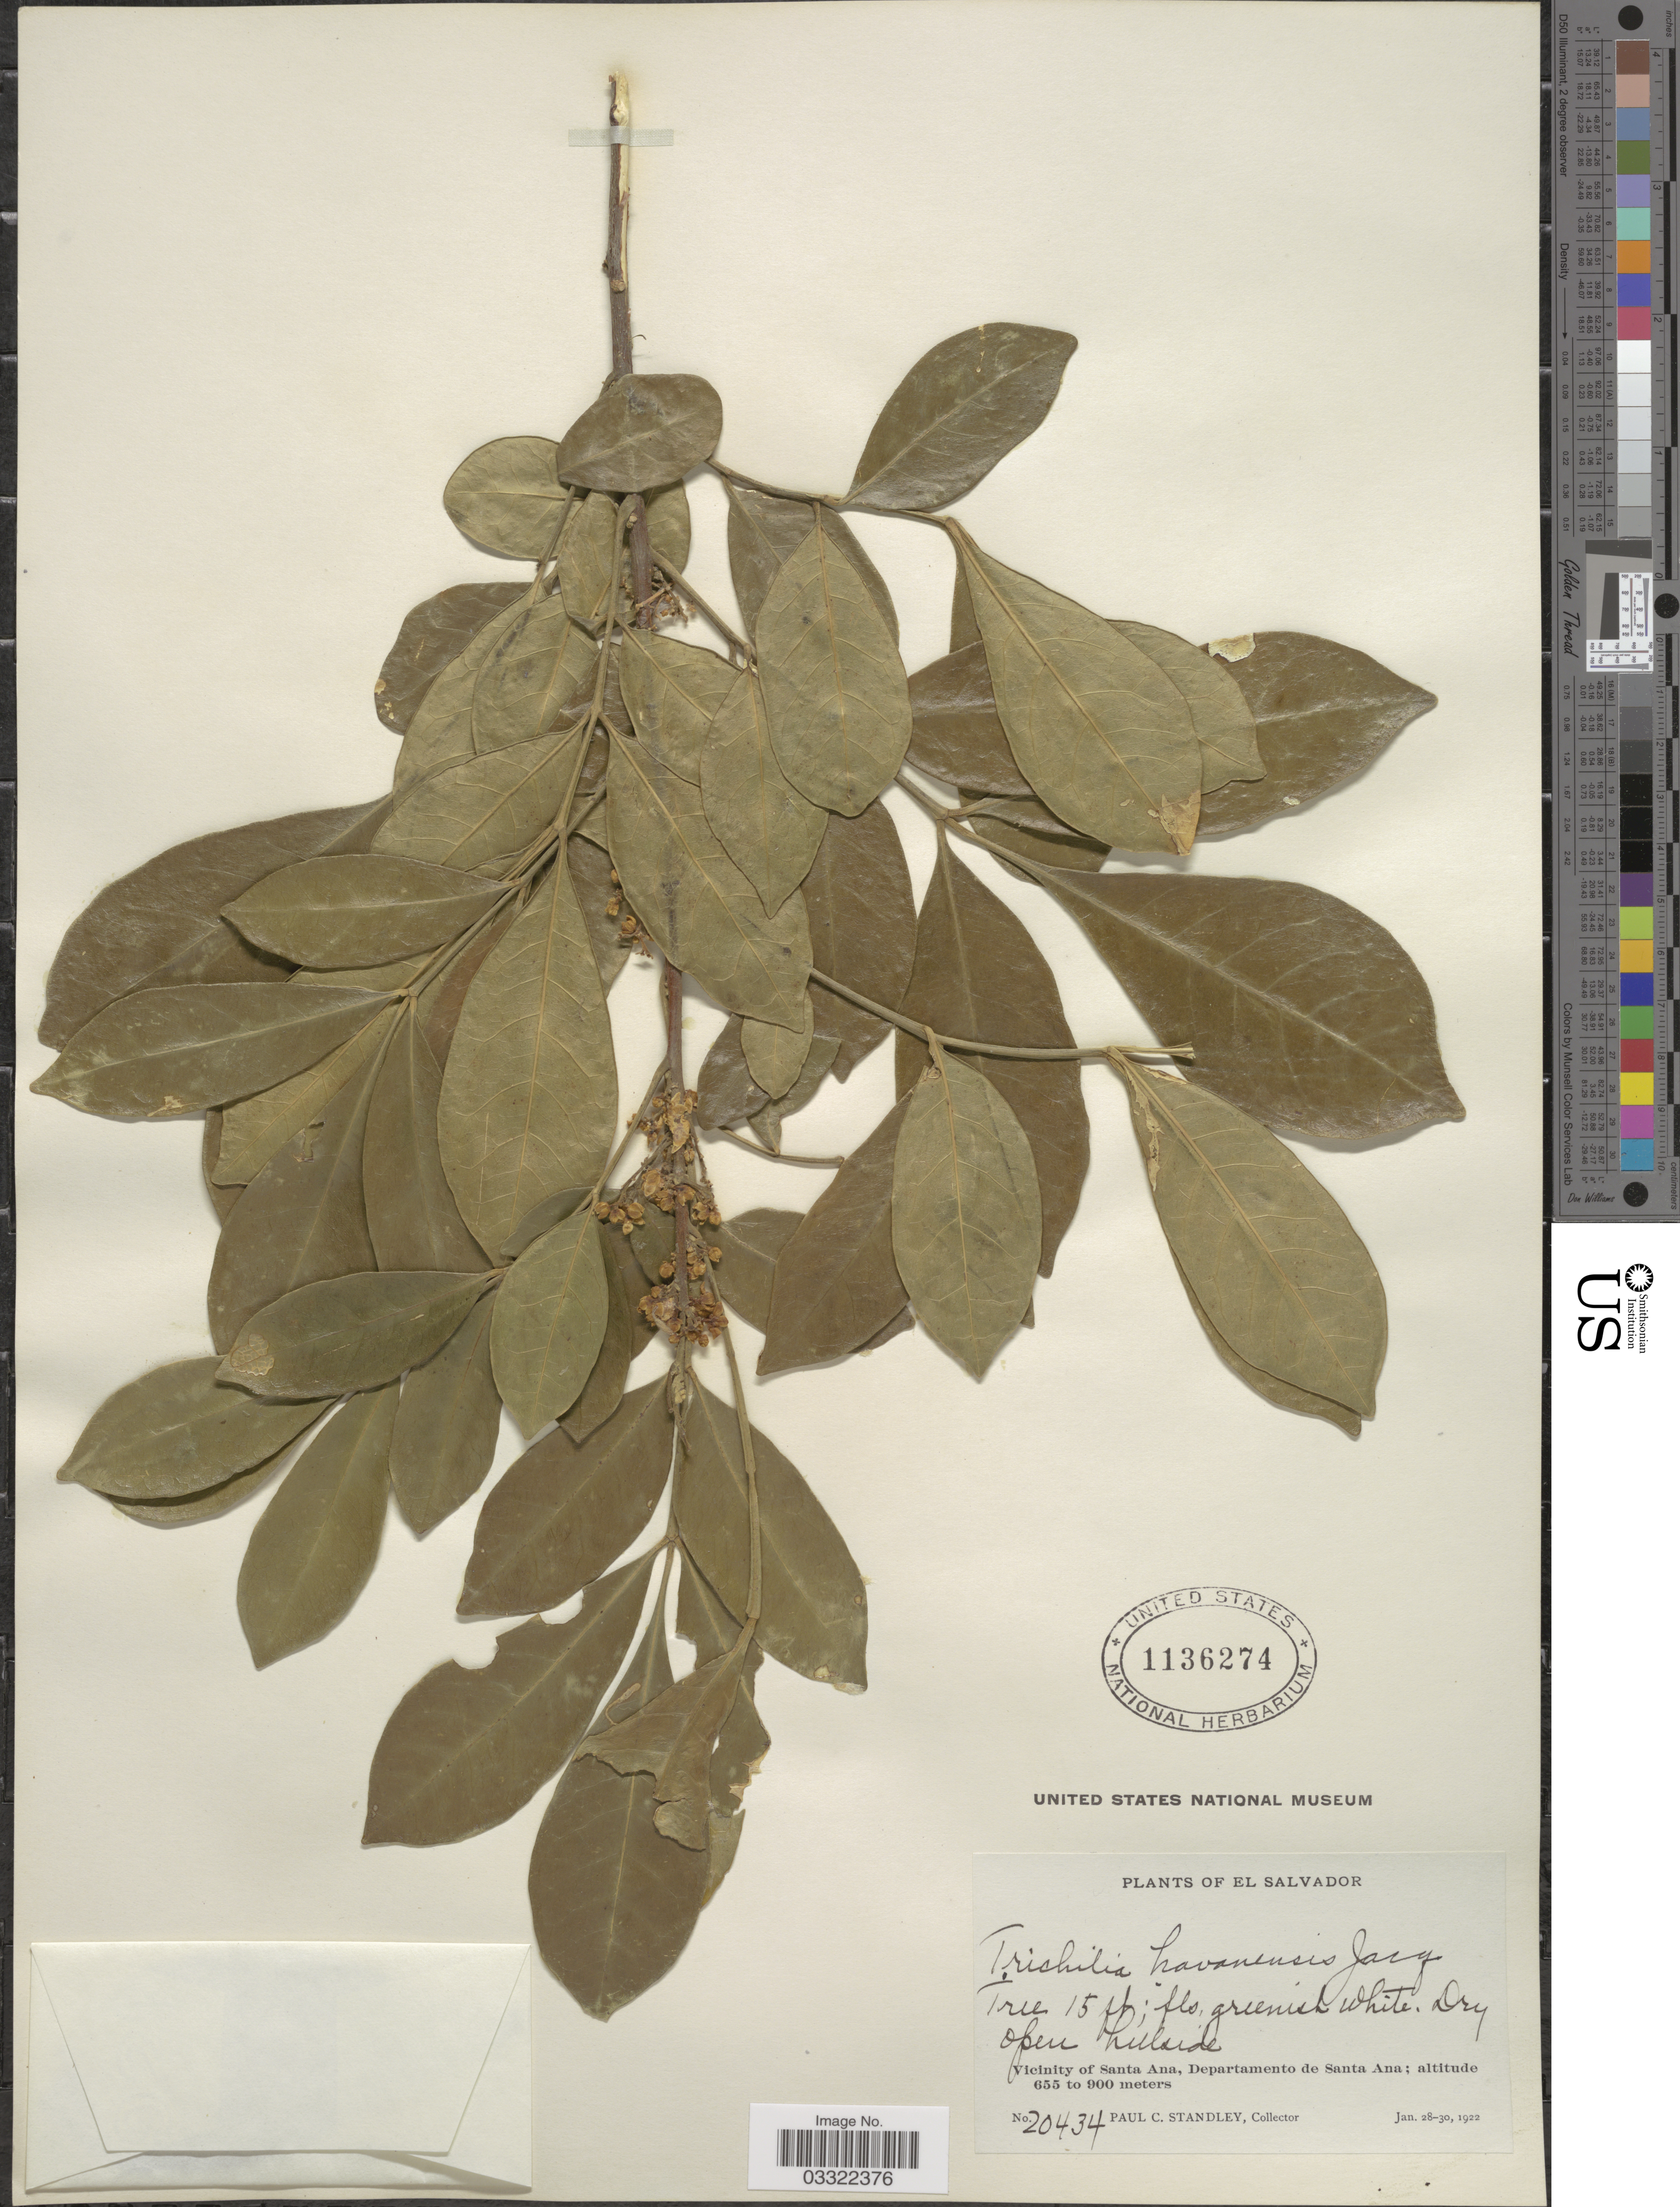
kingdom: Plantae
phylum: Tracheophyta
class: Magnoliopsida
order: Sapindales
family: Meliaceae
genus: Trichilia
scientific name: Trichilia havanensis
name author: Jacq.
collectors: P. C. Standley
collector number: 20434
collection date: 1922-01-28/1922-01-30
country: El Salvador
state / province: Santa Ana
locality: Vicinity of Santa Ana, Departmento de Santa Ana.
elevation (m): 650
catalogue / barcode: US 1136274